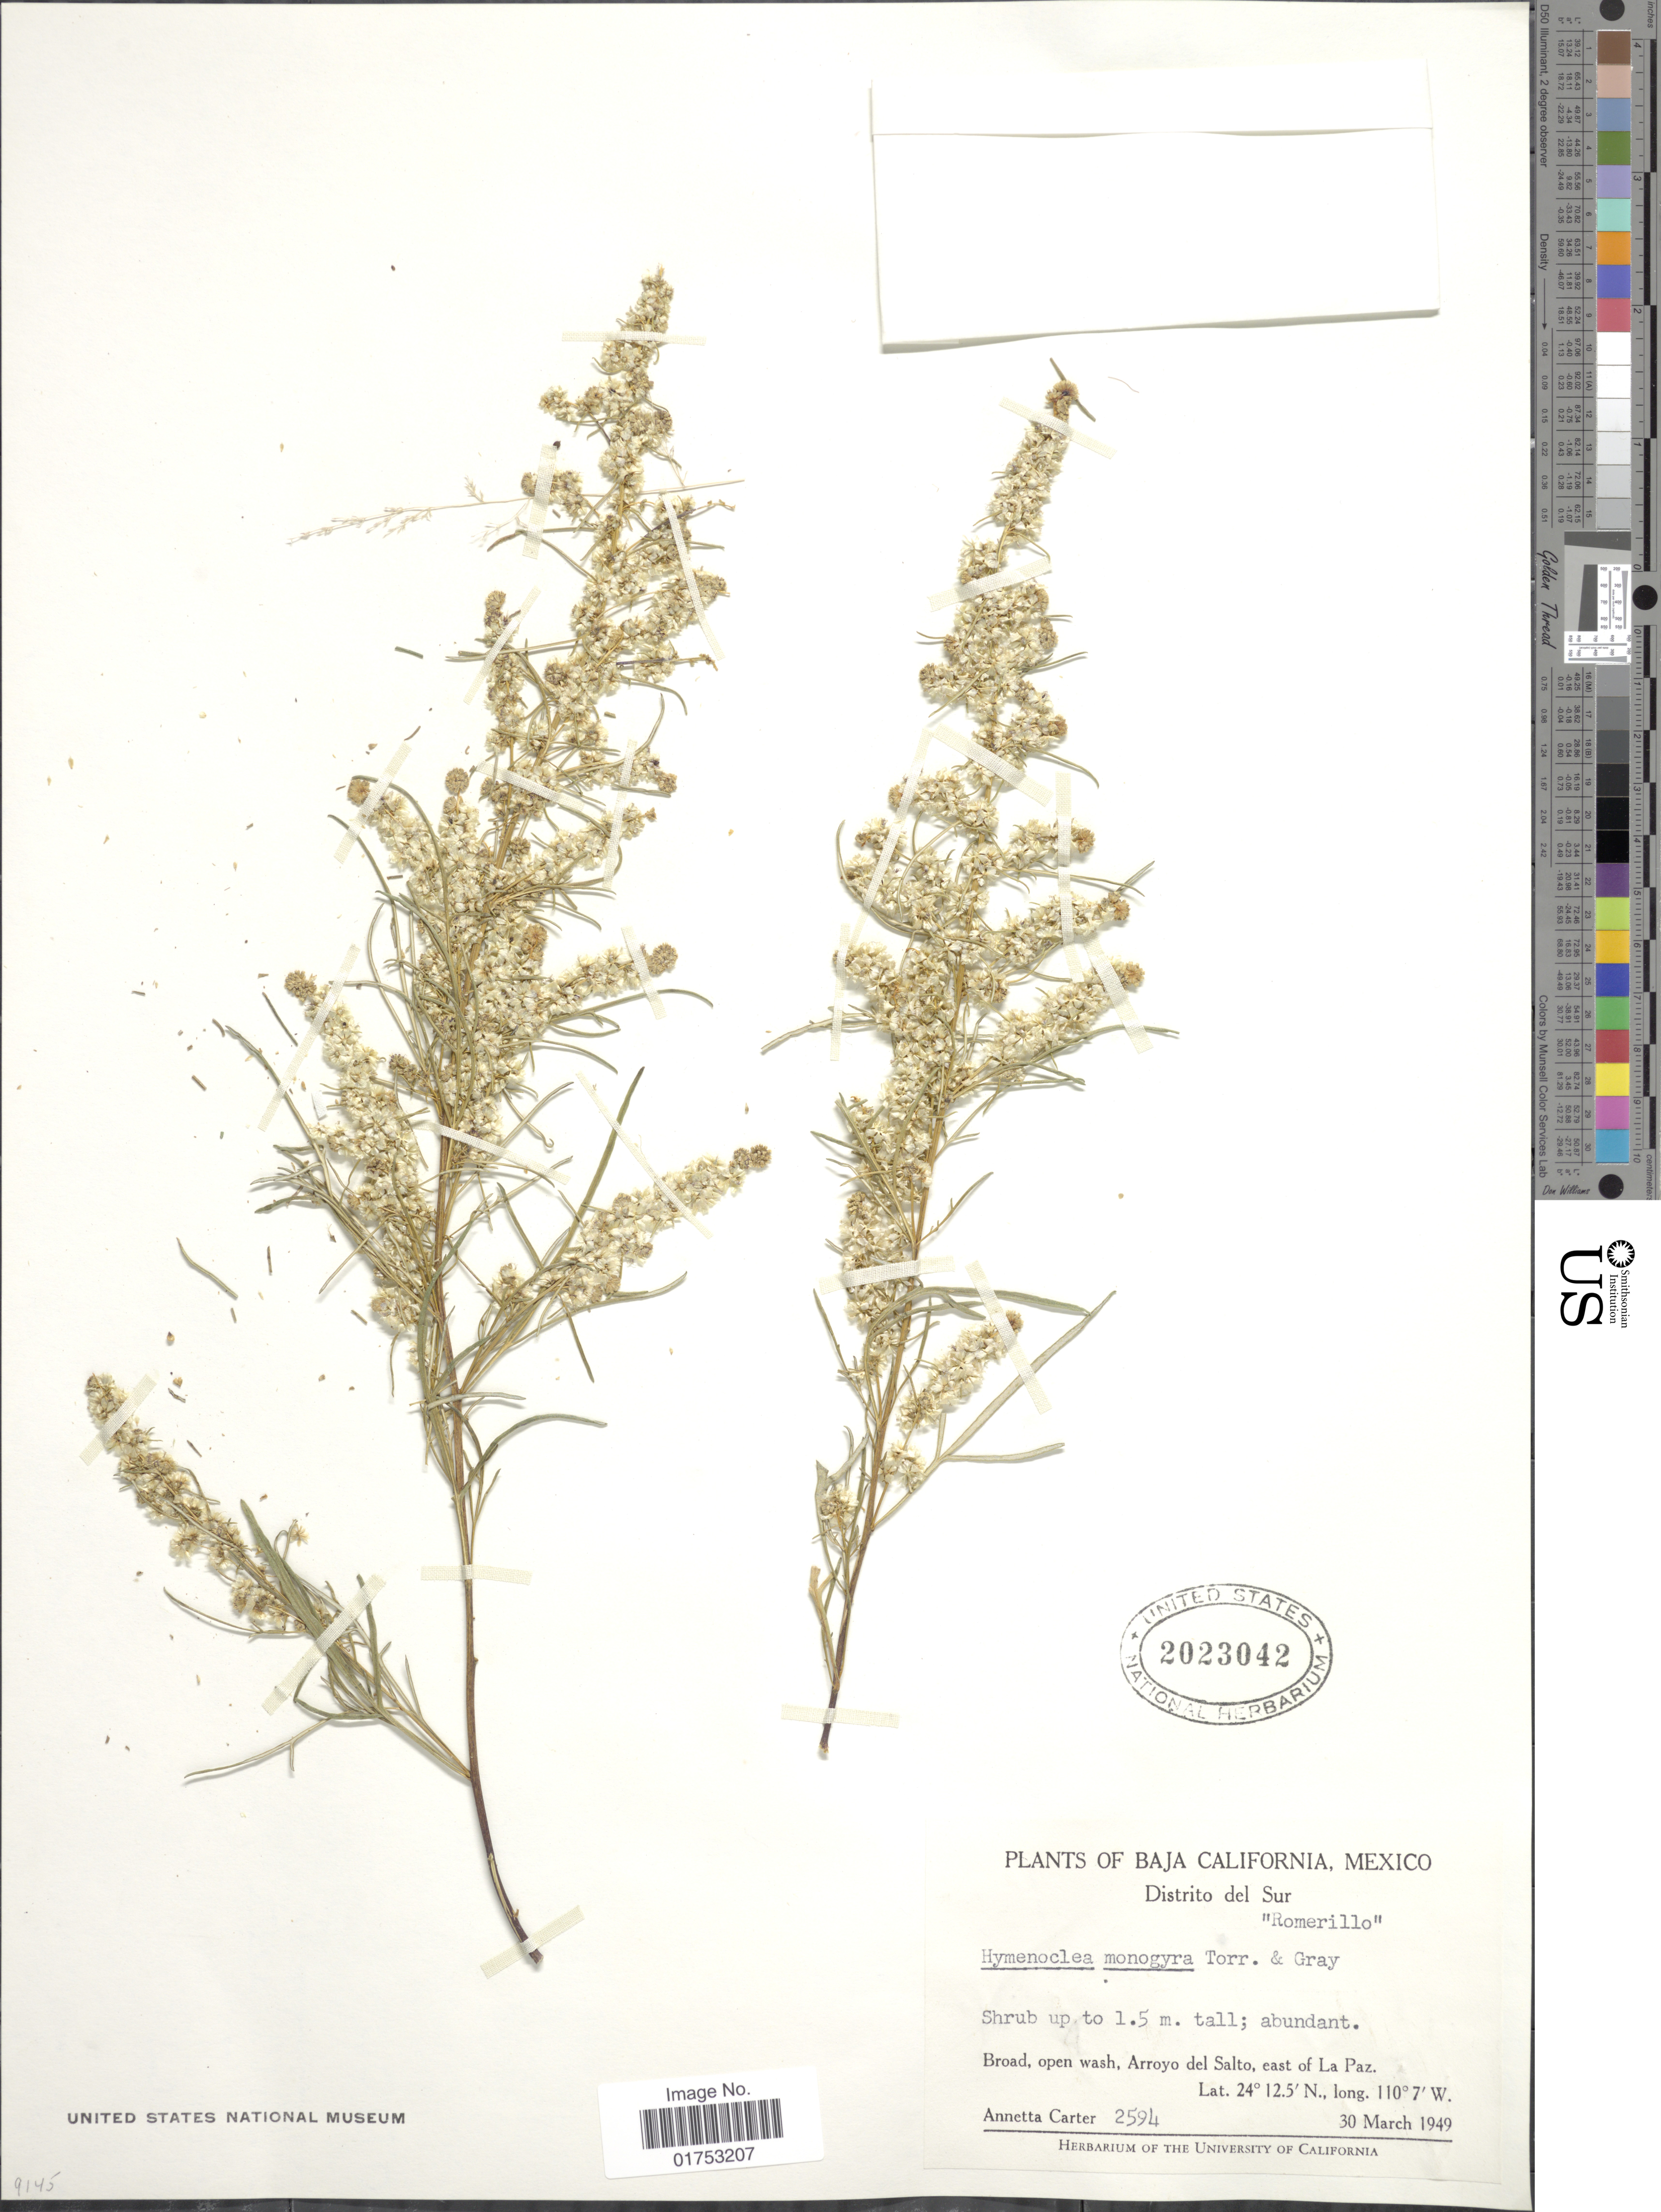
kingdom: Plantae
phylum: Tracheophyta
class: Magnoliopsida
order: Asterales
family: Asteraceae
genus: Hymenoclea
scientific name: Hymenoclea monogyra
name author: Torr. & A. Gray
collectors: A. M. Carter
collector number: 2594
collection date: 1949-03-30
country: Mexico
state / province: Baja California Sur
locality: Distrito del Sur, Arroyo del Salto, east of La Paz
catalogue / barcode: US 2023042